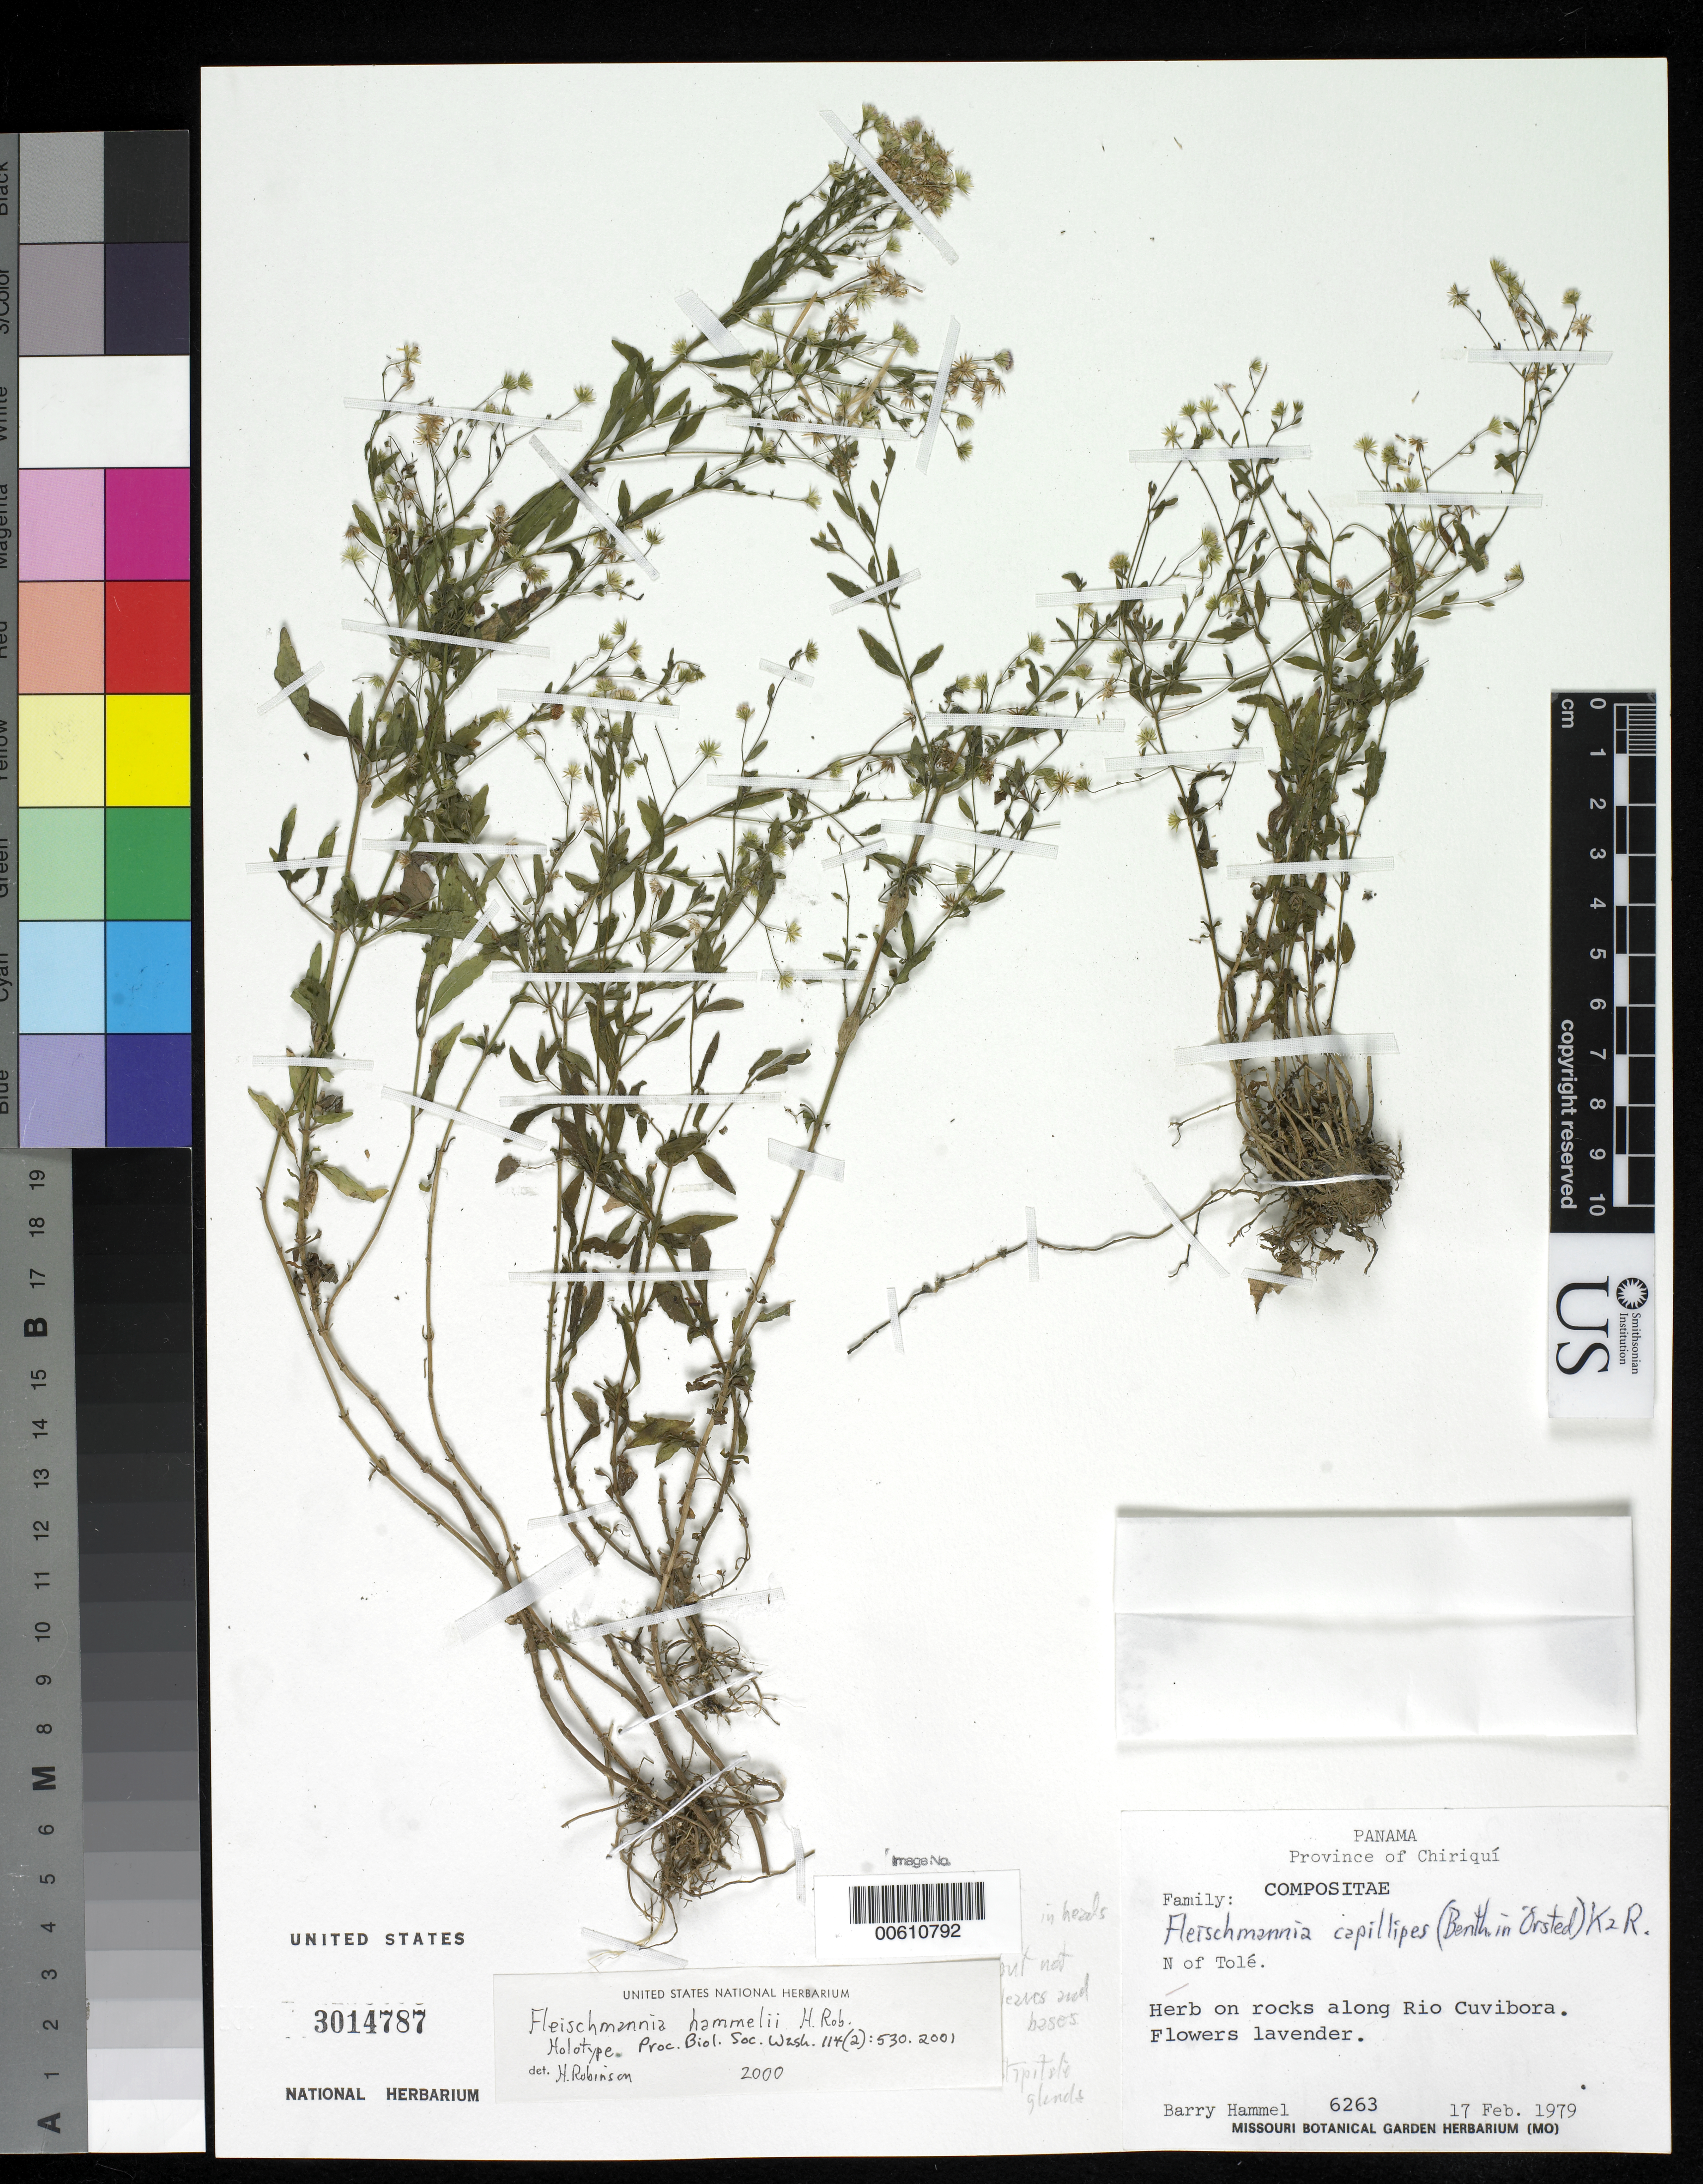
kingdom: Plantae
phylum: Tracheophyta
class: Magnoliopsida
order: Asterales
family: Asteraceae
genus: Fleischmannia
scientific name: Fleischmannia hammelii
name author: H. Rob.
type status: Holotype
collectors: B. Hammel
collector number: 6263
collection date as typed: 17 Feb 1979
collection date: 1979-02-17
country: Panama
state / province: Chiriquí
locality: Along Rio Cuvibora.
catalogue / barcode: US 3014787